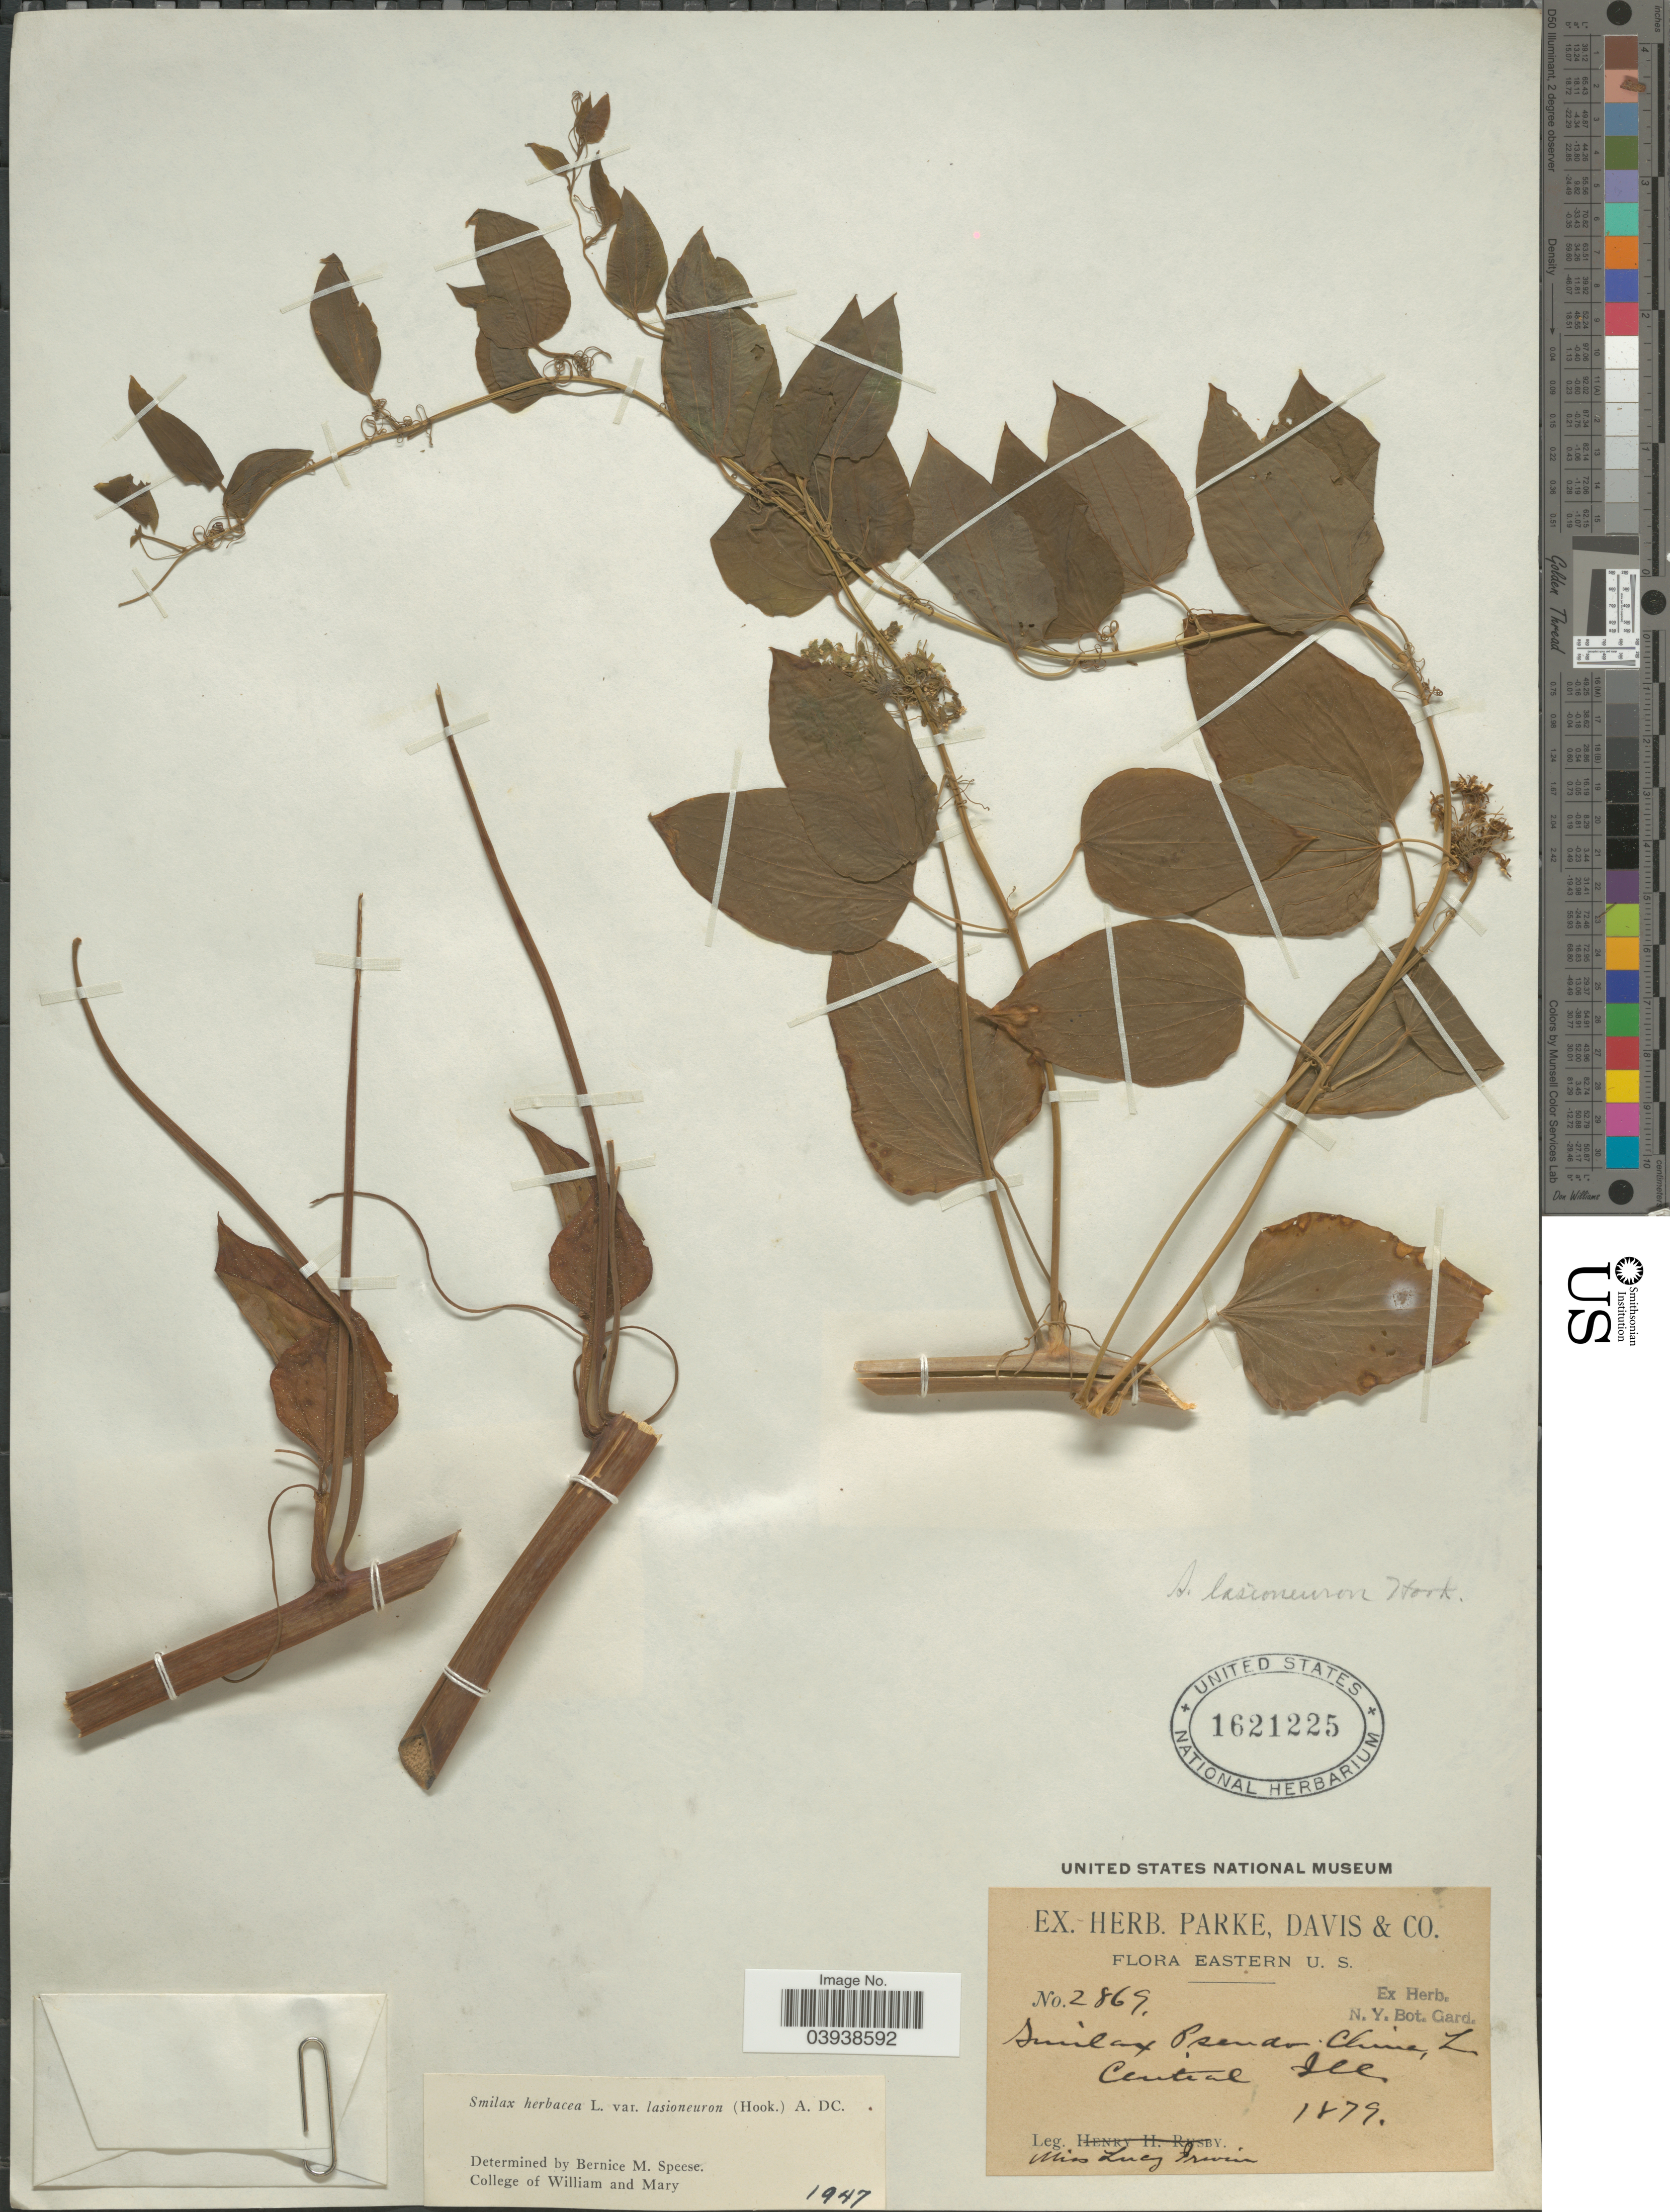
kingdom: Plantae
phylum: Tracheophyta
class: Liliopsida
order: Liliales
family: Smilacaceae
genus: Smilax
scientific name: Smilax herbacea var. lasioneuron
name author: (Hook.) A. DC.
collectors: L. Irwin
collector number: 2869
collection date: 1879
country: United States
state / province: Illinois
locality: Eastern U.S. Central Ill.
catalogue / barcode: US 1621225